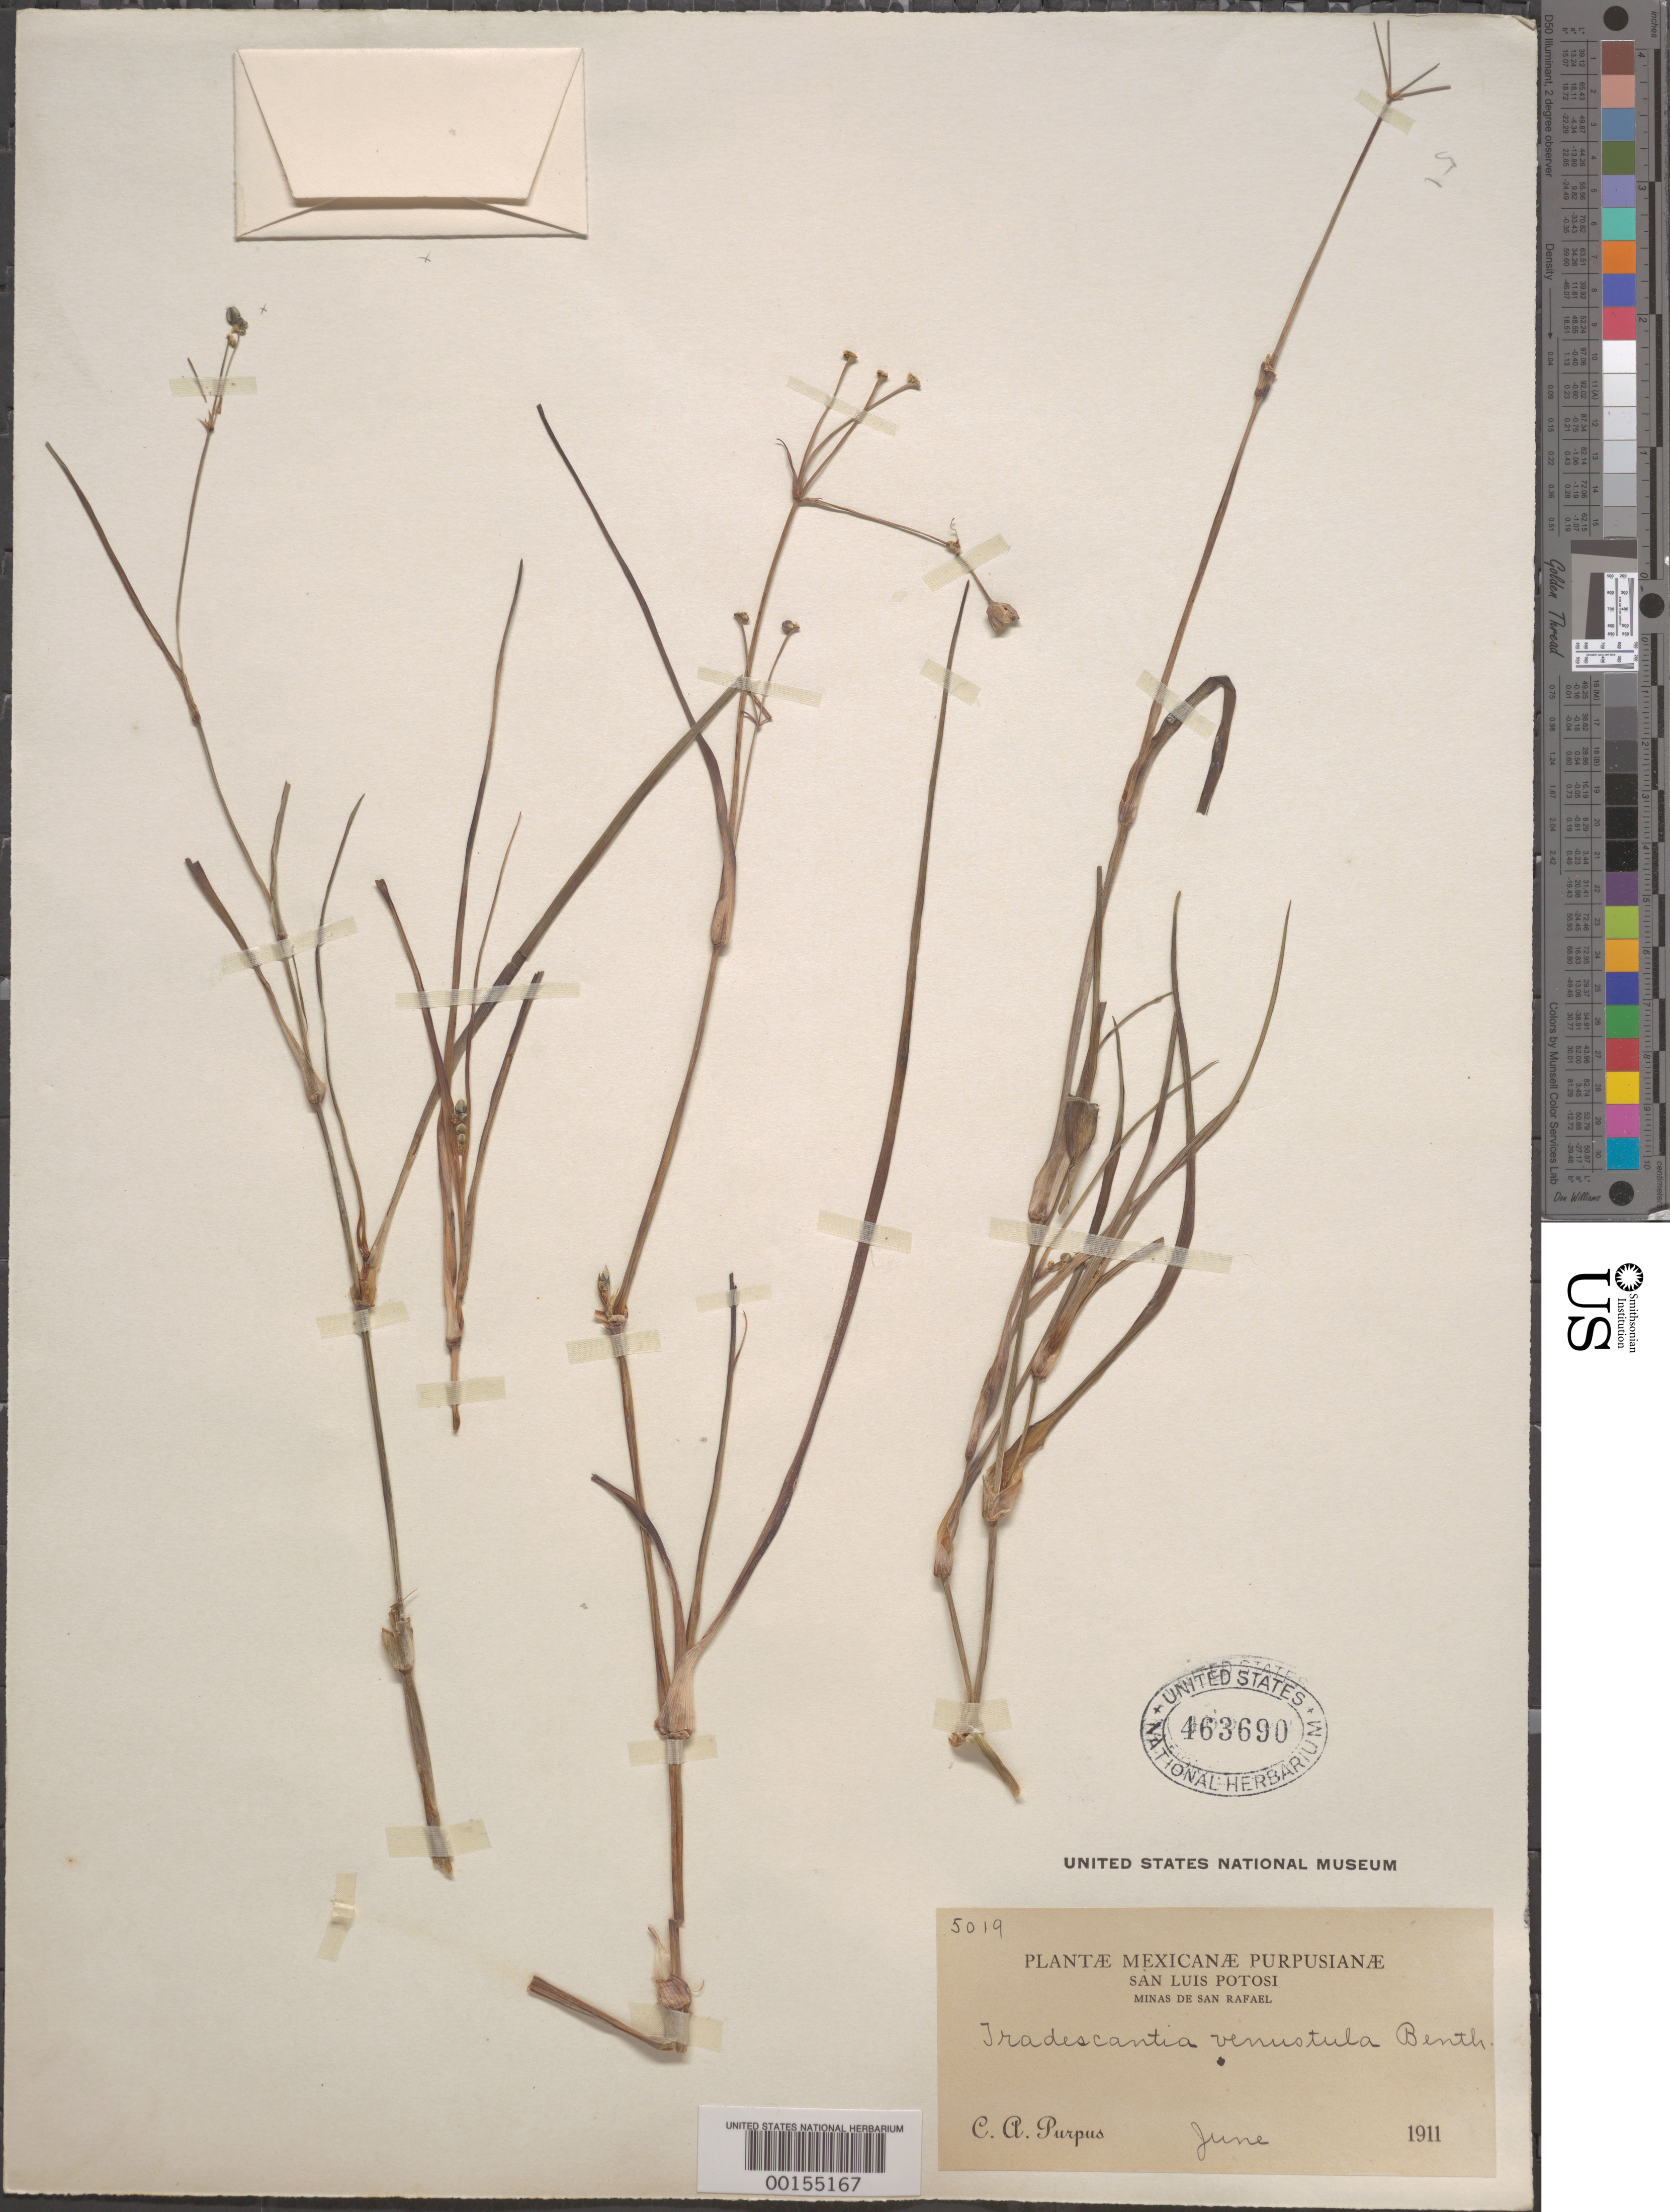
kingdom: Plantae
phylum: Tracheophyta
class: Liliopsida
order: Commelinales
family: Commelinaceae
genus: Gibasis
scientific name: Gibasis linearis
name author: (Benth.) Rohweder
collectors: C. A. Purpus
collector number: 5019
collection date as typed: Jun 1911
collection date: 1911-06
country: Mexico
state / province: San Luis Potosí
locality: Minas de San Rafael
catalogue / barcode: US 463690